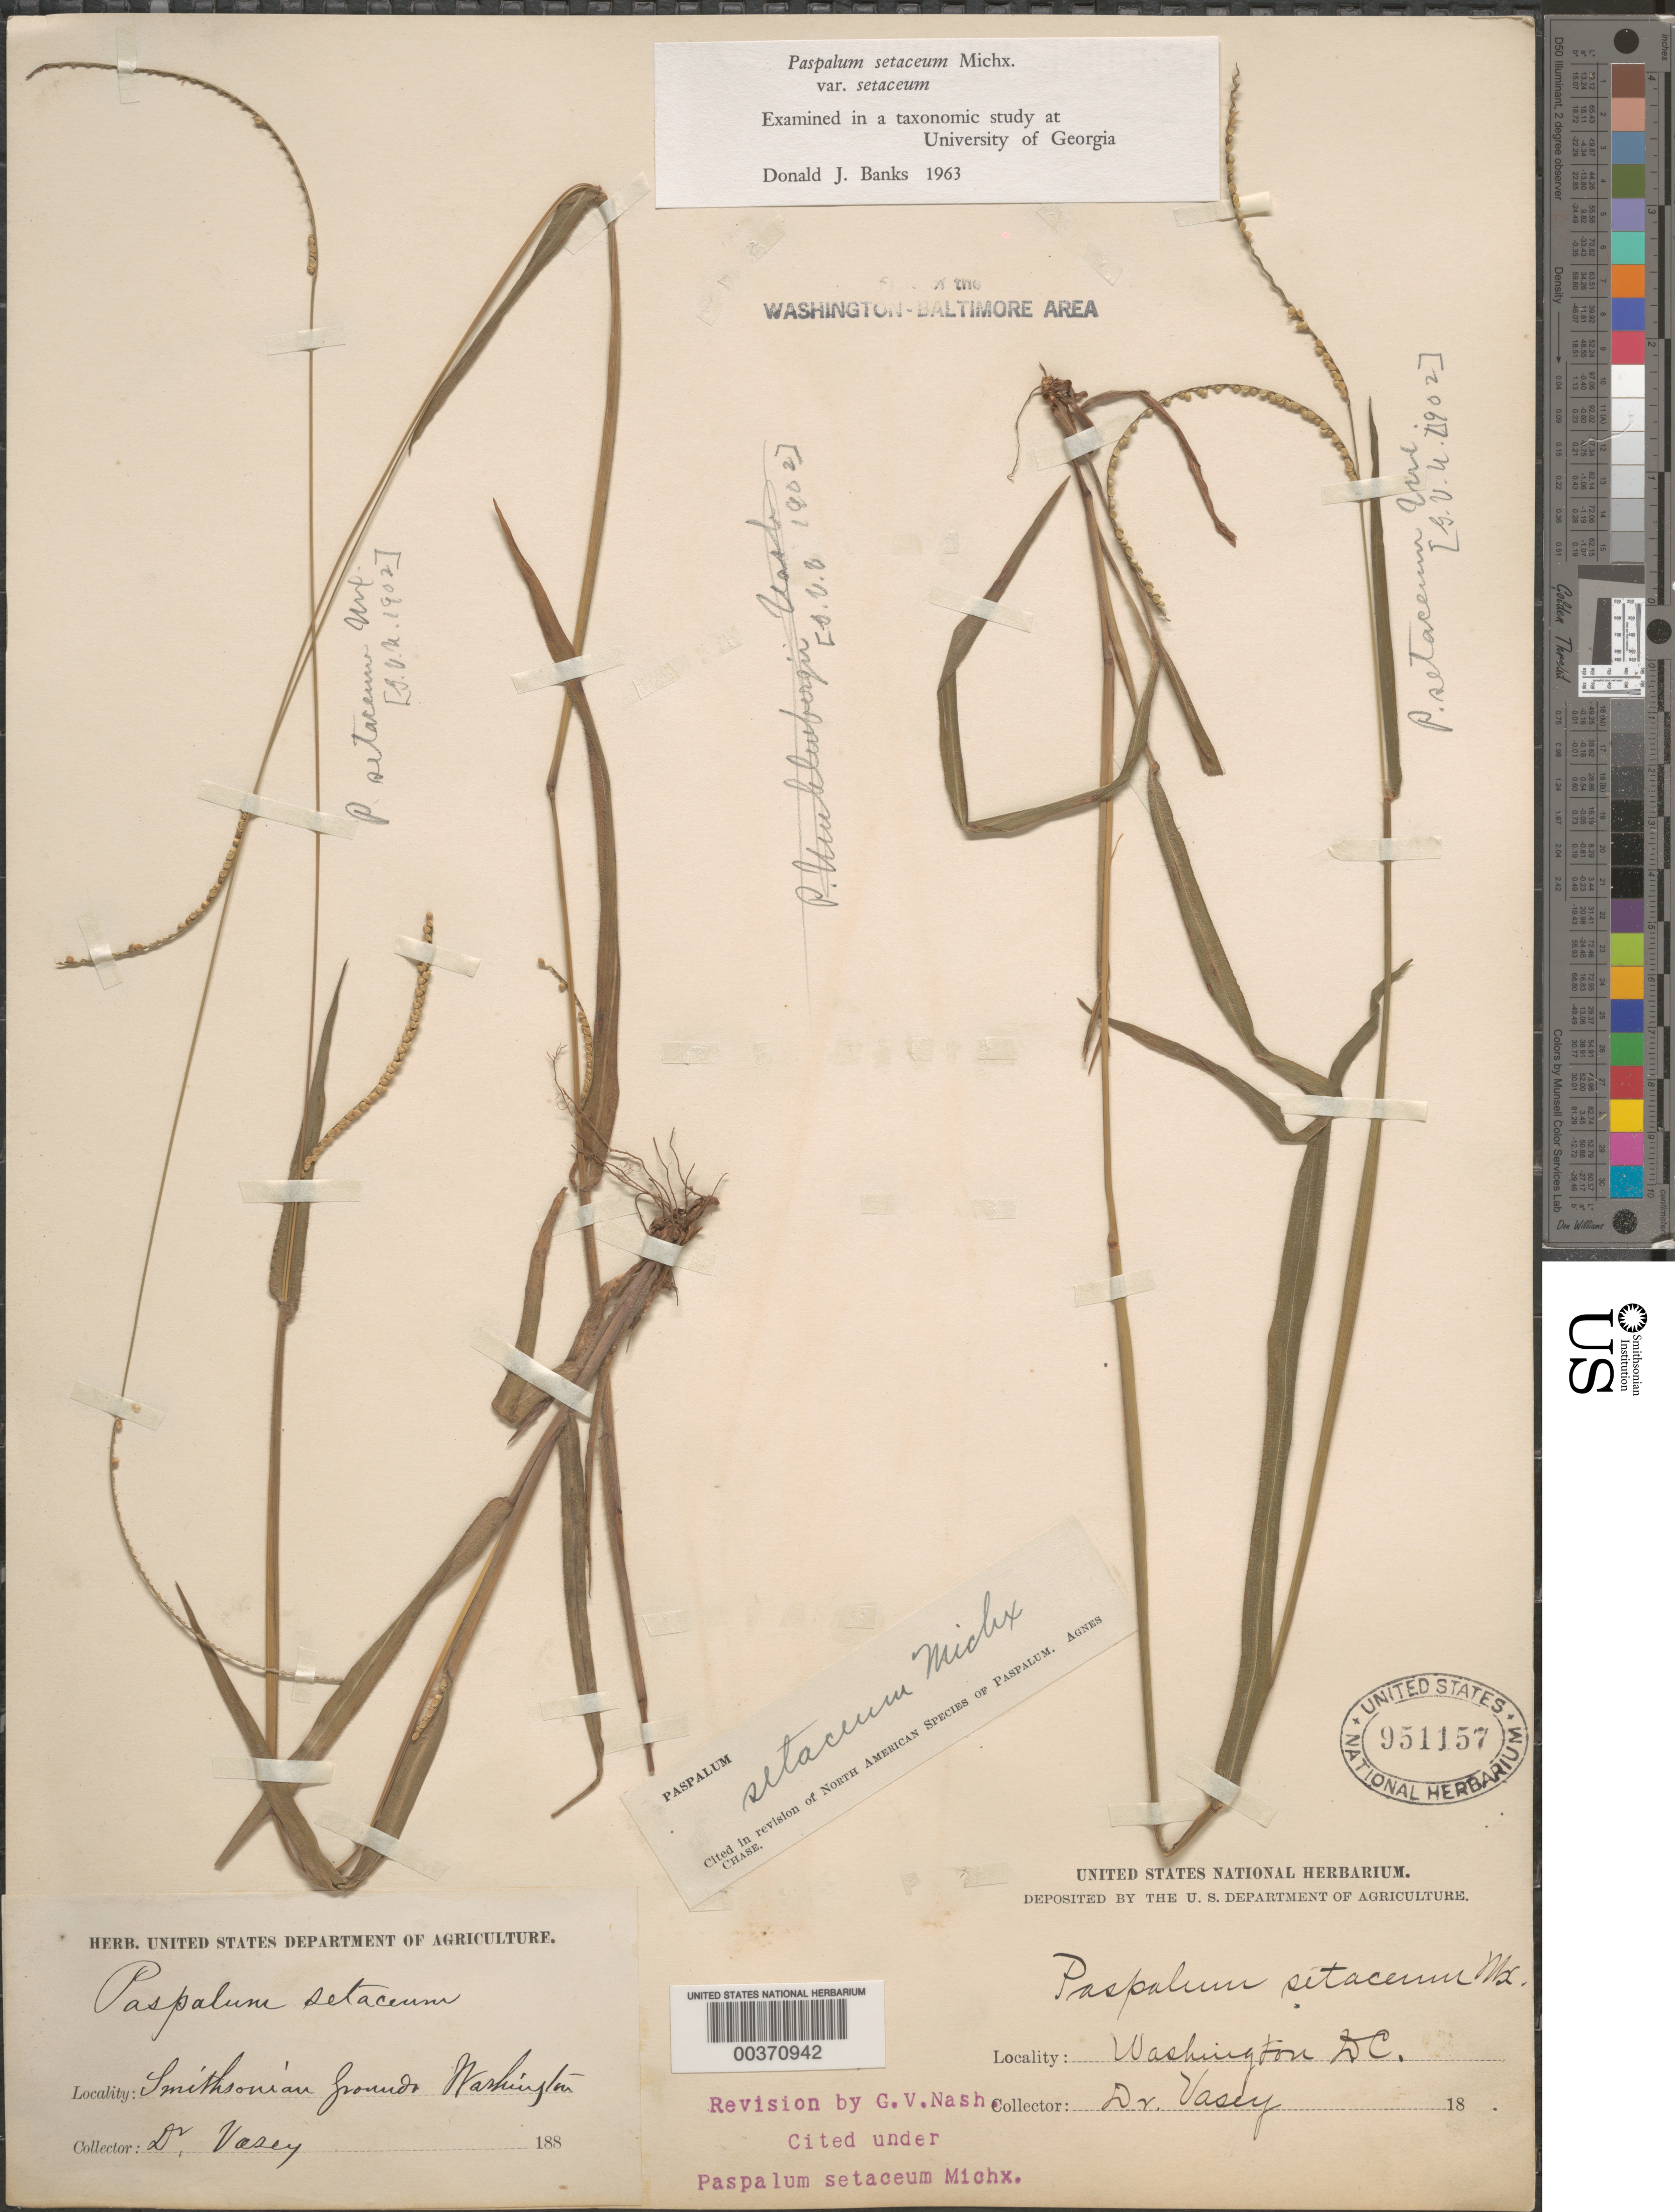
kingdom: Plantae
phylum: Tracheophyta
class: Liliopsida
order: Poales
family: Poaceae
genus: Paspalum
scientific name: Paspalum setaceum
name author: Michx.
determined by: Banks, D. J.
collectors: G. Vasey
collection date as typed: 1880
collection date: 1880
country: United States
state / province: District of Columbia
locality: Washington DC and vicinity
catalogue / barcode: US 951157